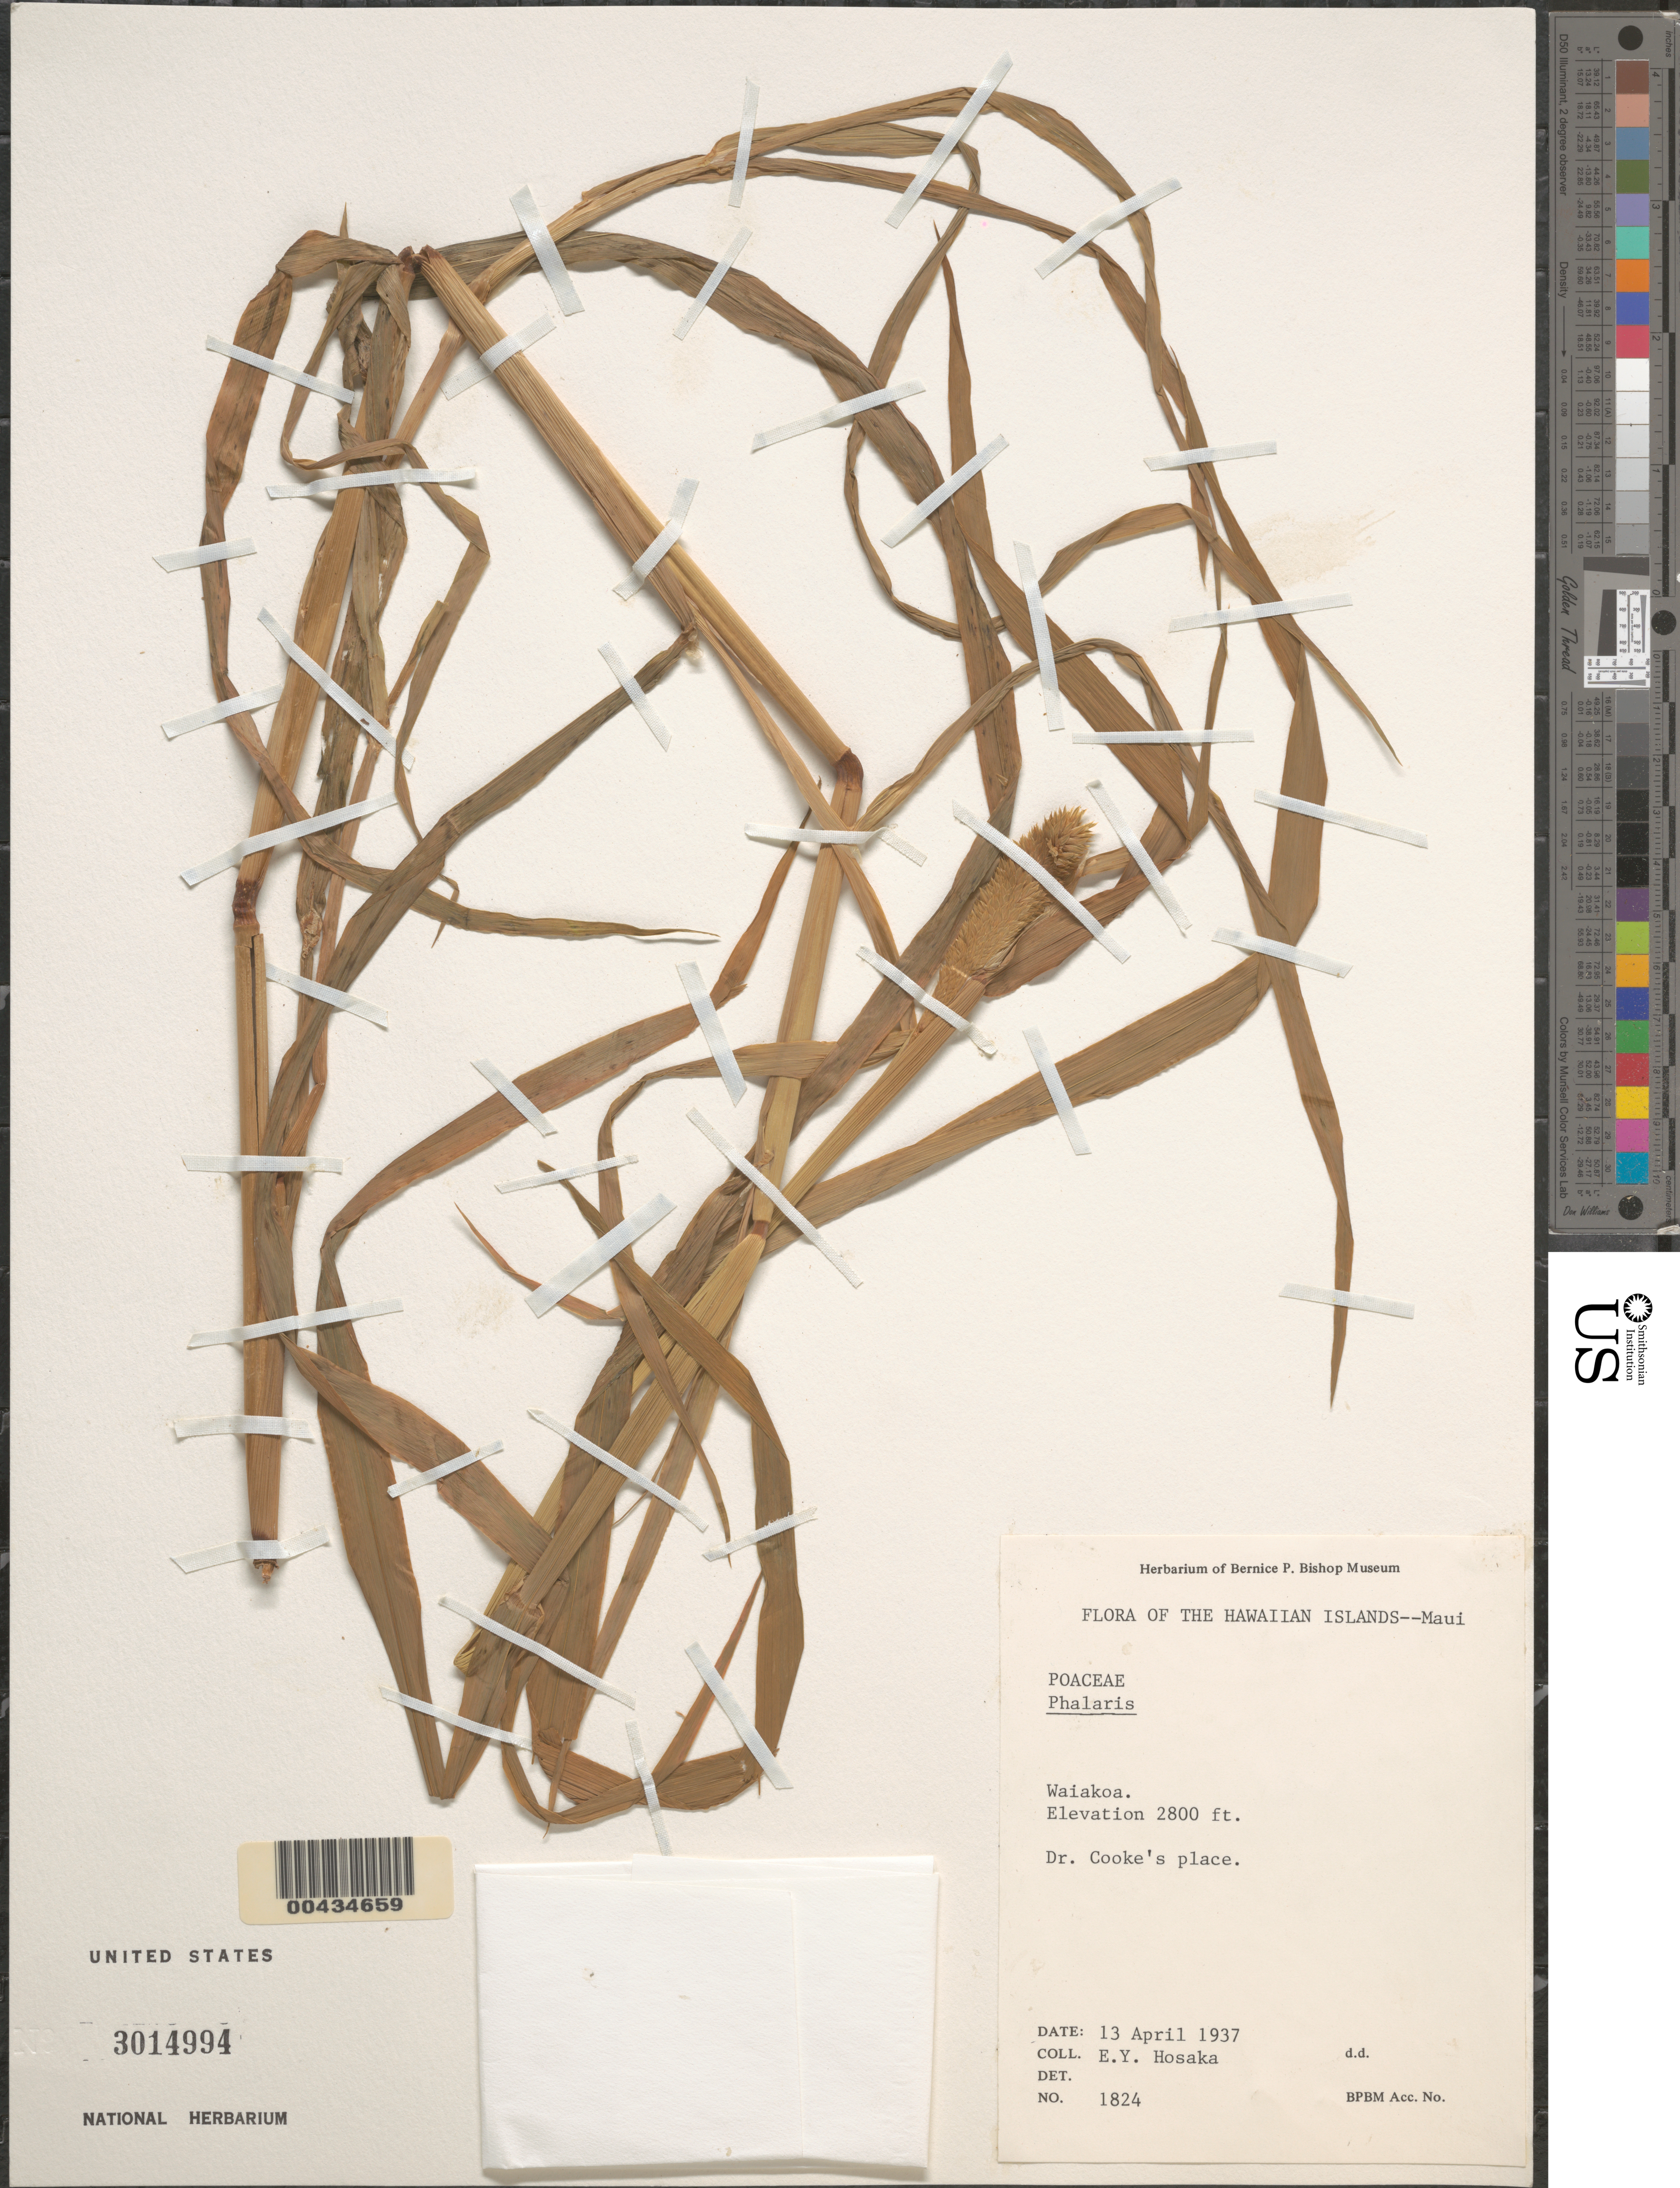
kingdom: Plantae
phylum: Tracheophyta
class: Liliopsida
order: Poales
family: Poaceae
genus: Phalaris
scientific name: Phalaris paradoxa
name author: L.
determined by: Clayton, W. D.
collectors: E. Y. Hosaka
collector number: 1824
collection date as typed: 13 Apr 1937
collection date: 1937-04-13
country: United States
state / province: Hawaii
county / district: Maui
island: Maui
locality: Waiakoa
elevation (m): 853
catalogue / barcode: US 3014994